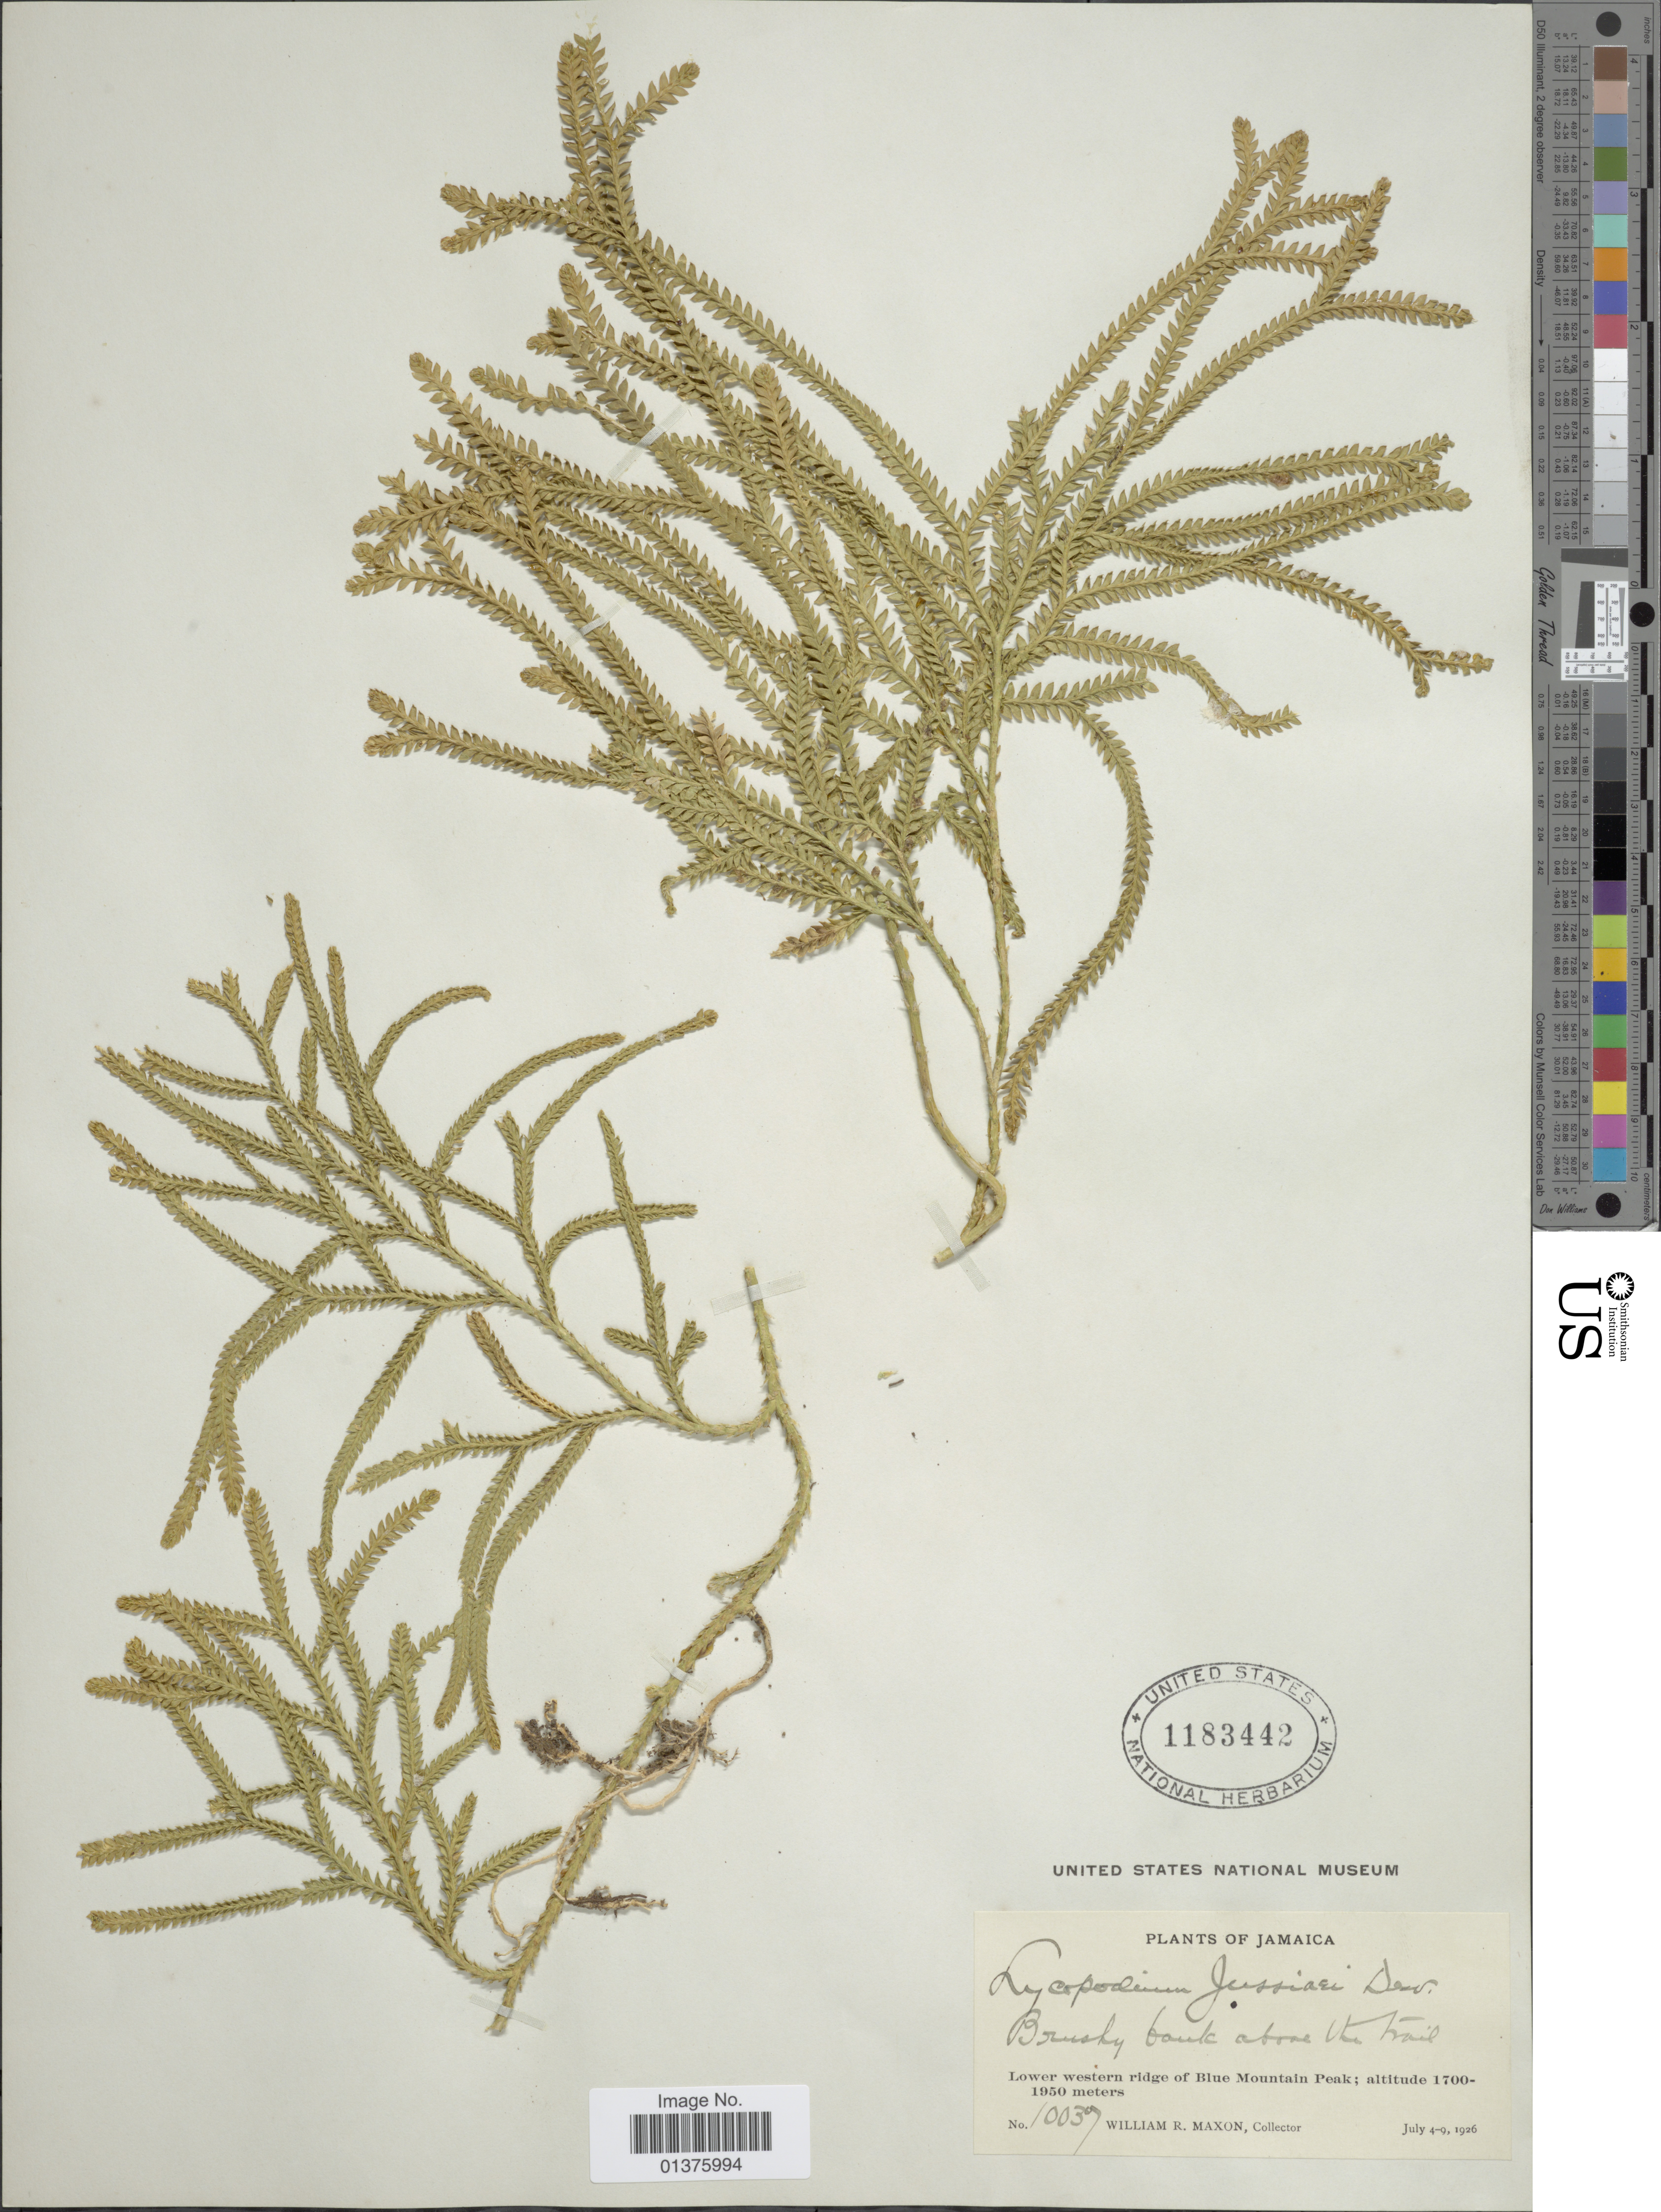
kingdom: Plantae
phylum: Tracheophyta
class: Lycopodiopsida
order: Lycopodiales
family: Lycopodiaceae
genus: Diphasium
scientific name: Diphasium jussiaei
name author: (Desv.) C. Presl ex Rothm.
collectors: W. R. Maxon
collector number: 10037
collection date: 1926-07-04/1926-07-09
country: Jamaica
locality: Lower western ridge Blue Mountain Peak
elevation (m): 1700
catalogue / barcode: US 1183442